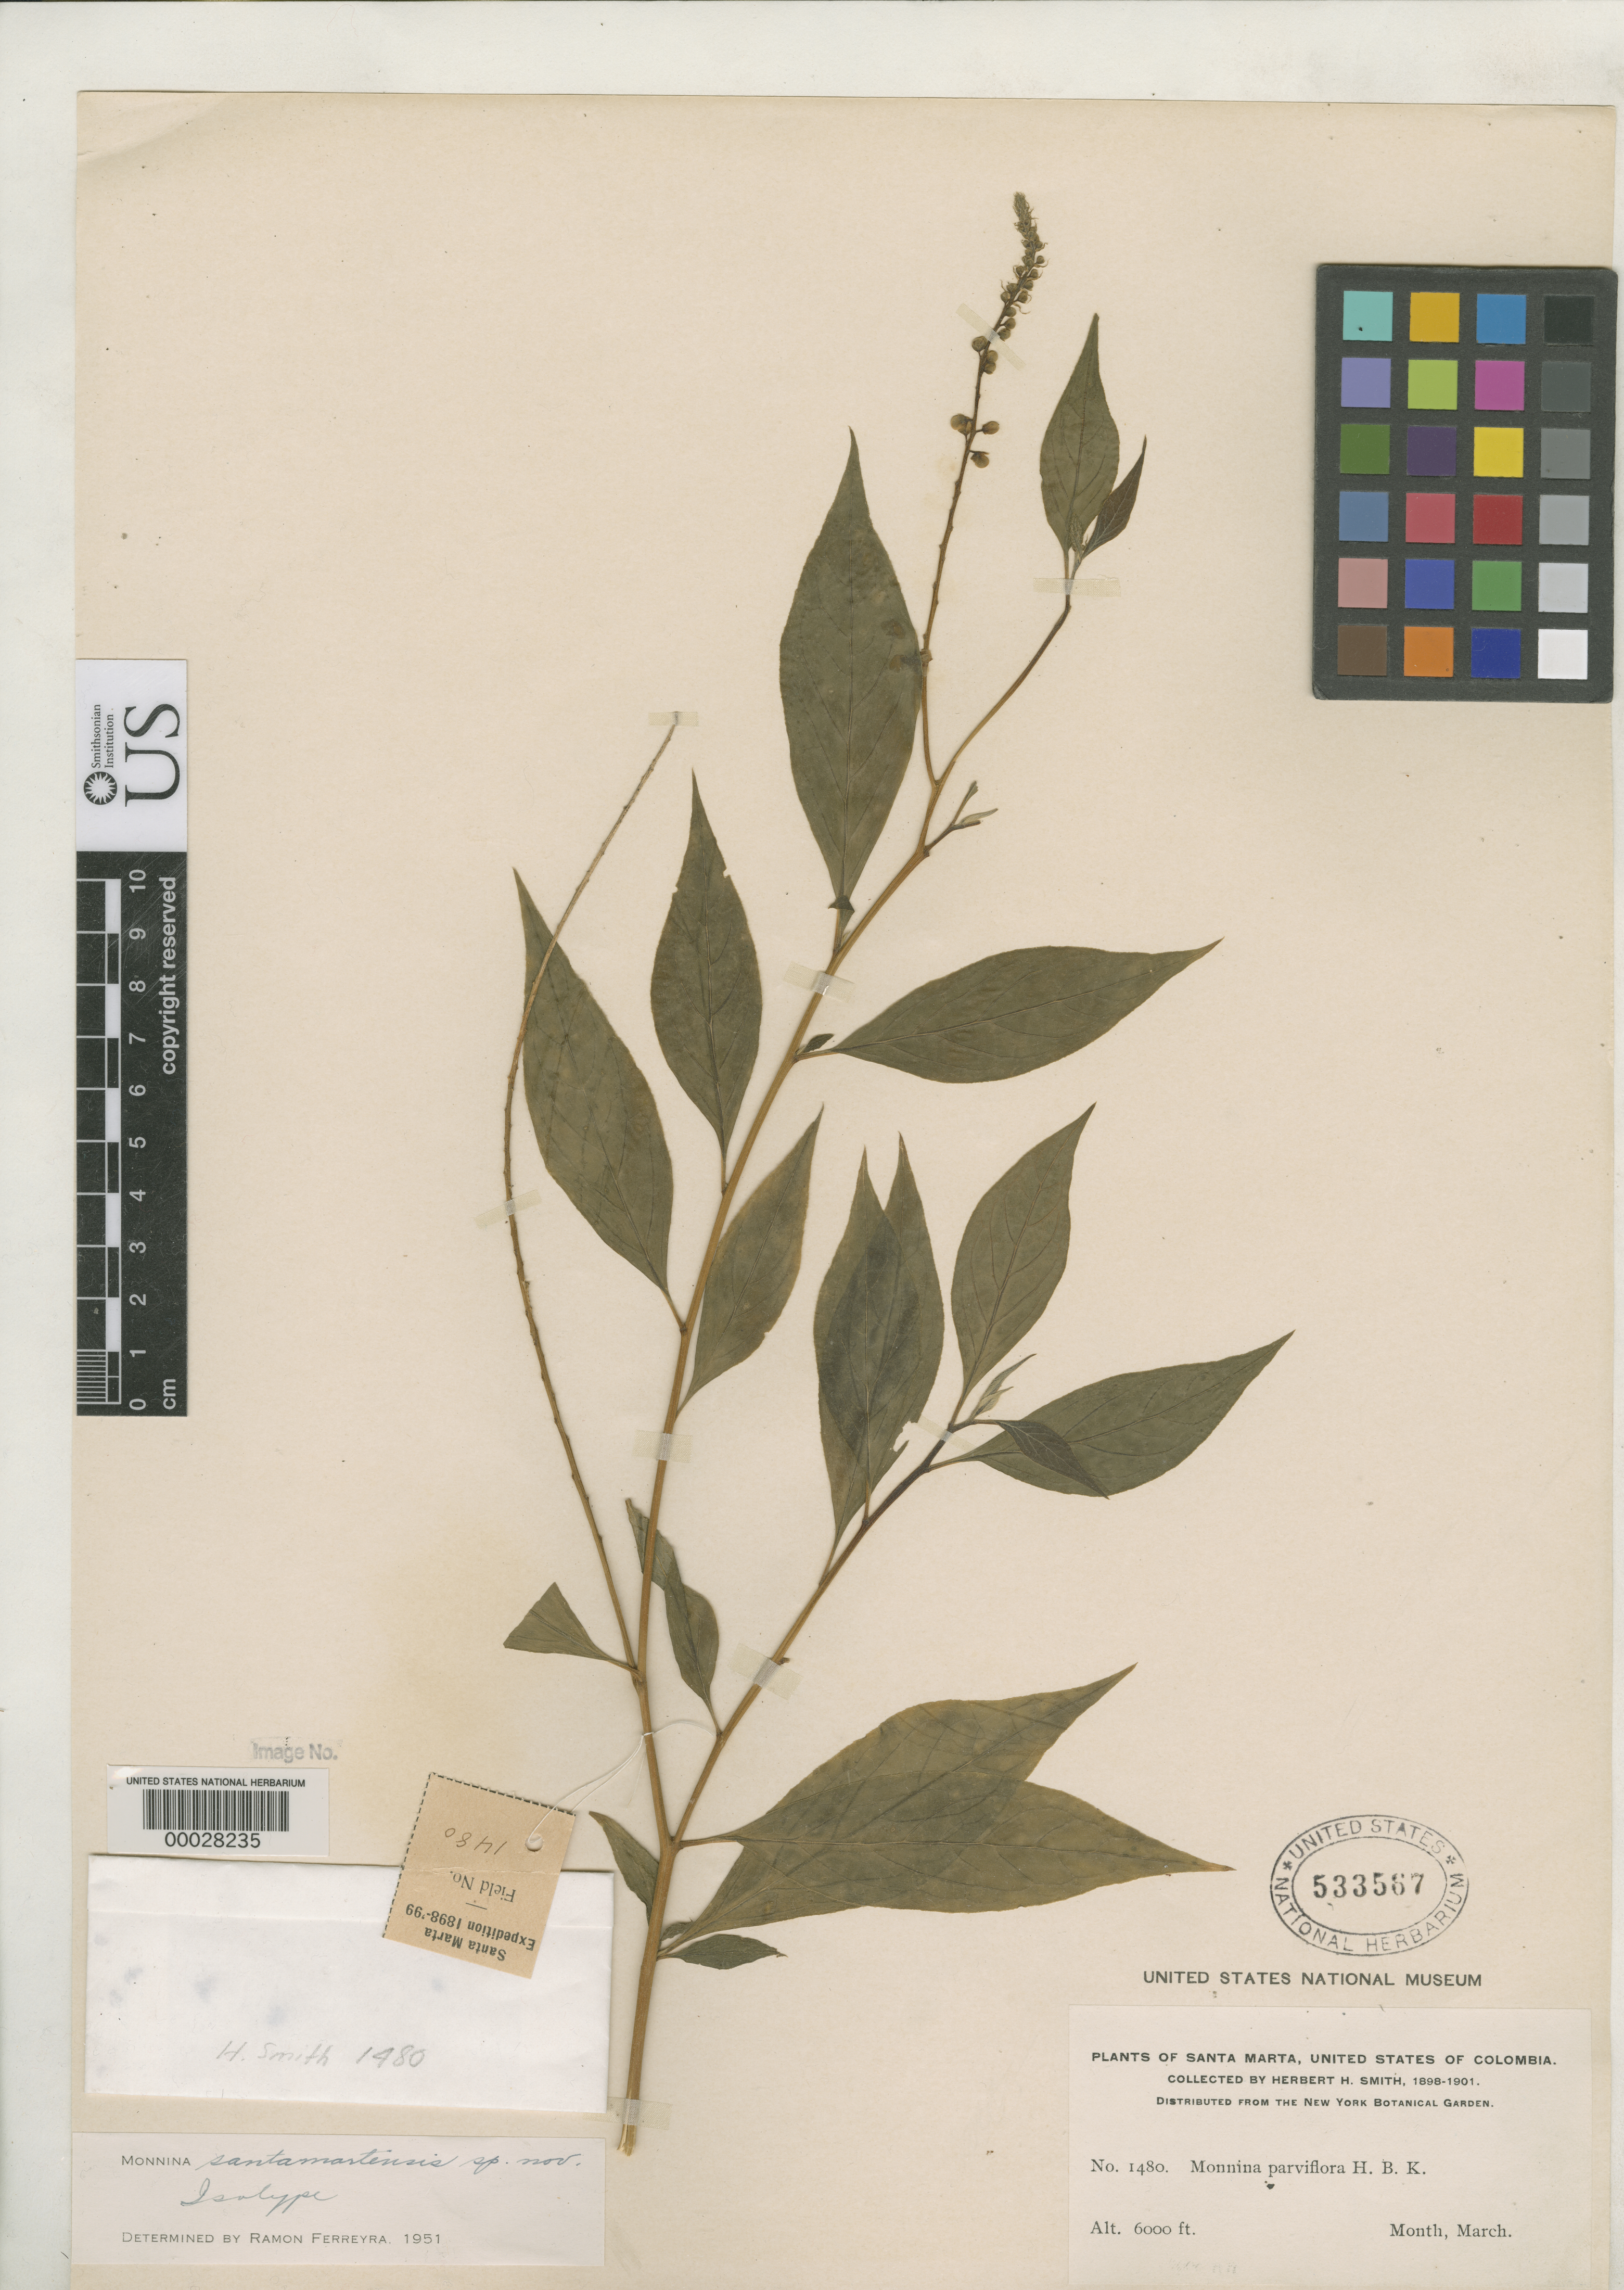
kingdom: Plantae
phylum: Tracheophyta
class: Magnoliopsida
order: Fabales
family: Polygalaceae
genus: Monnina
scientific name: Monnina santamartensis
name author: Ferreyra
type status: Isotype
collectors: Herbert H. Smith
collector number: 1480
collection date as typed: Mar 1898 to -- Mar 1901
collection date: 1898-03/1901-03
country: Colombia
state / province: Magdalena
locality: Santa Marta; alt. 6000 ft.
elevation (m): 1829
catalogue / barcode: US 533567